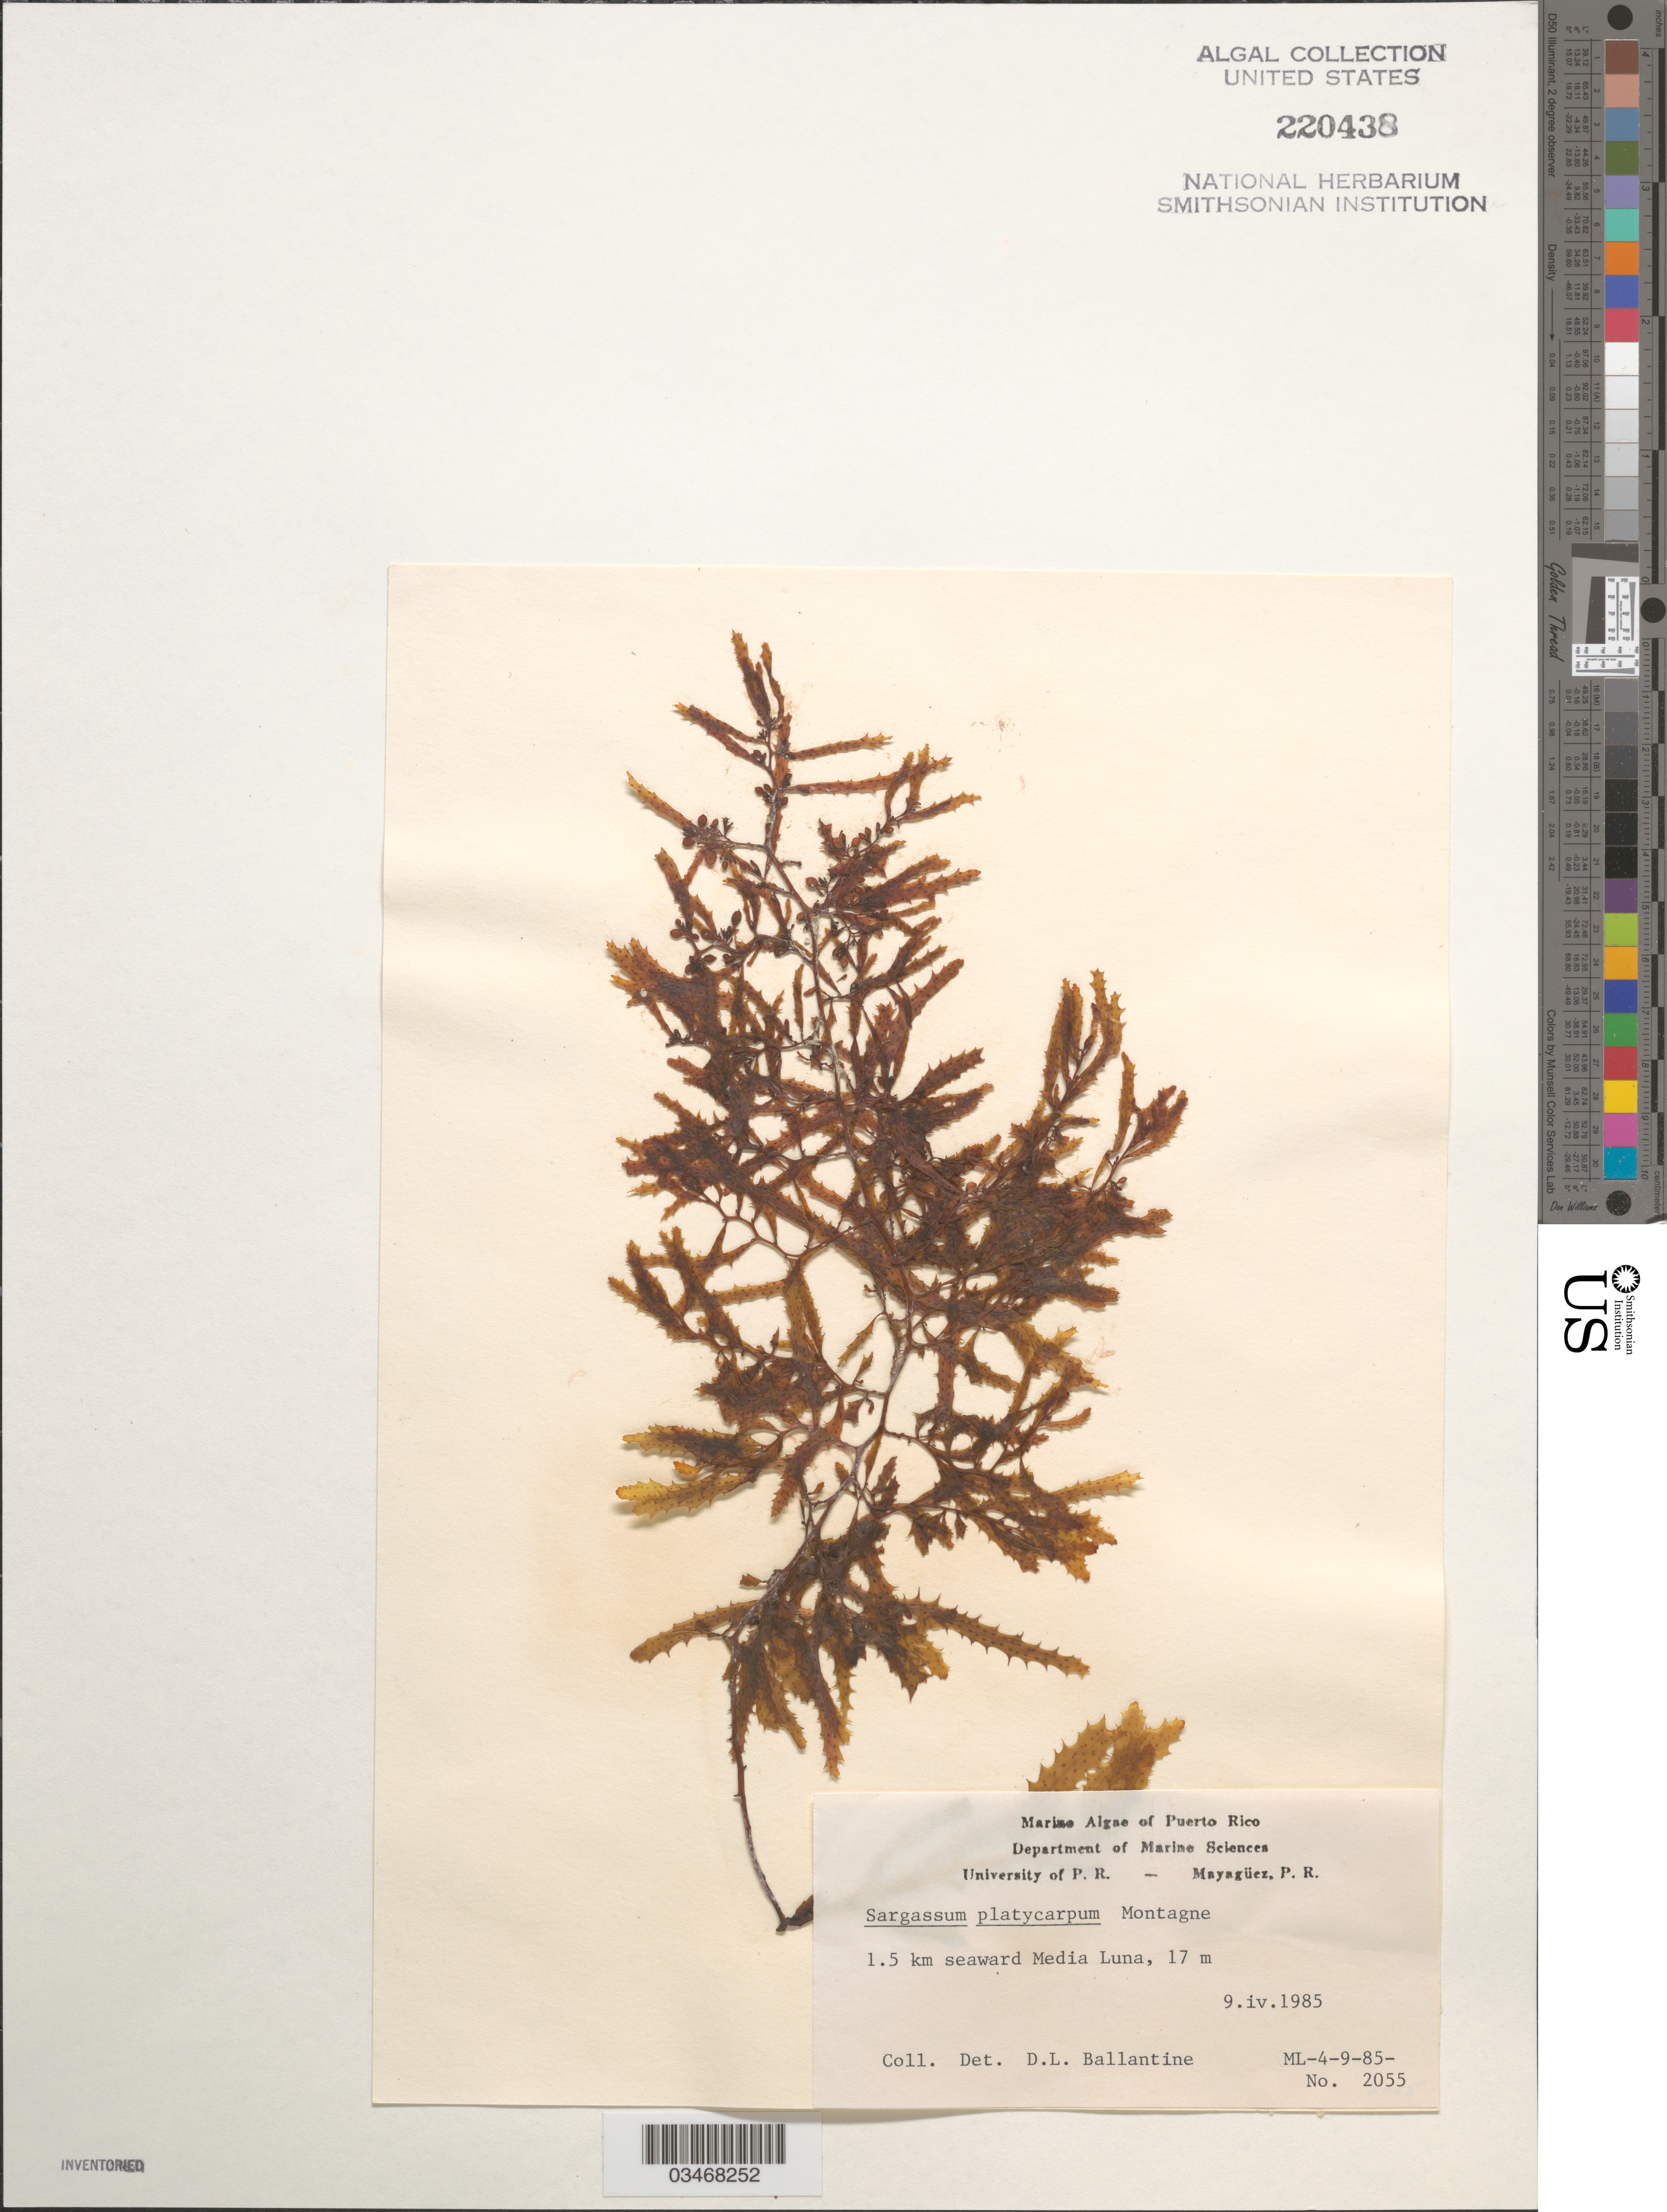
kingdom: Chromista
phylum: Ochrophyta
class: Phaeophyceae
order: Fucales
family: Sargassaceae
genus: Sargassum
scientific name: Sargassum platycarpum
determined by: Ballantine, D. L.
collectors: D.L. Ballantine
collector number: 2055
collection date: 1985-04-09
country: Puerto Rico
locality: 1.5 km Media Luna Reef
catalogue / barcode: US 220438